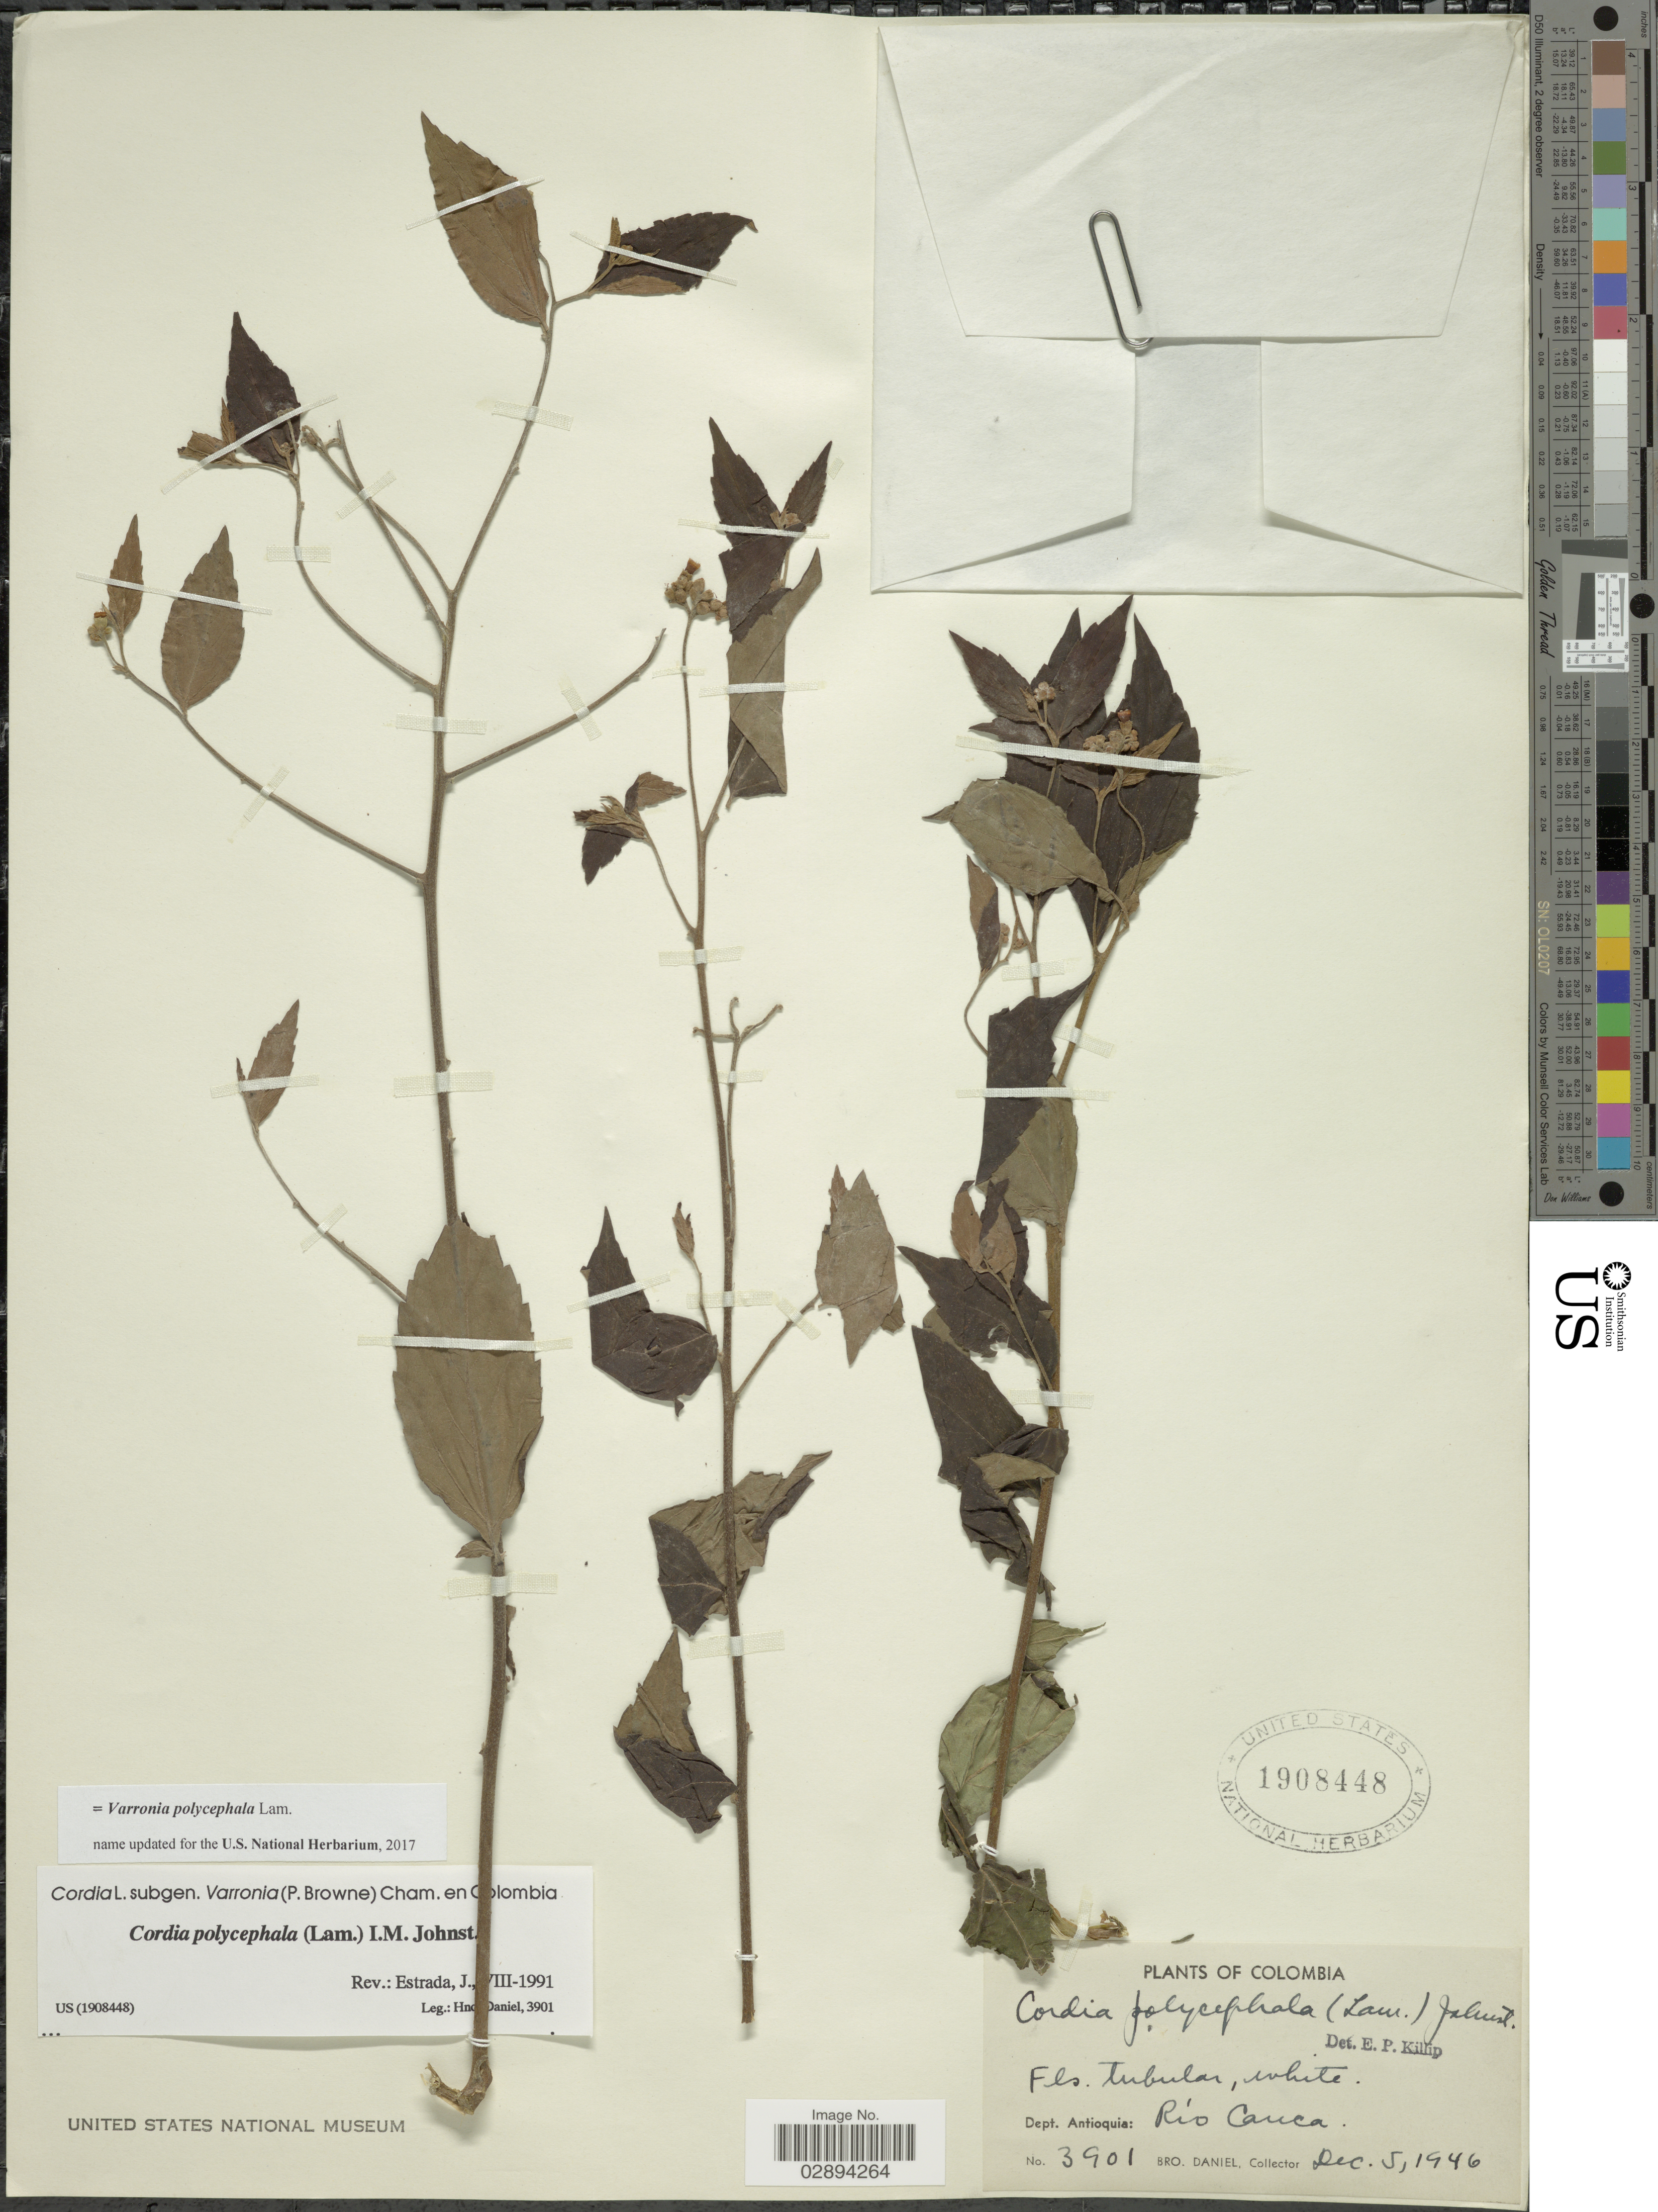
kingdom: Plantae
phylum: Tracheophyta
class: Magnoliopsida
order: Boraginales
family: Cordiaceae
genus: Varronia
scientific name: Varronia polycephala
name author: Lam.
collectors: Bro. Daniel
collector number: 3901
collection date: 1946-12-05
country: Colombia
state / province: Antioquia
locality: Dept. Antioquia, Río Cauca.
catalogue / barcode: US 1908448